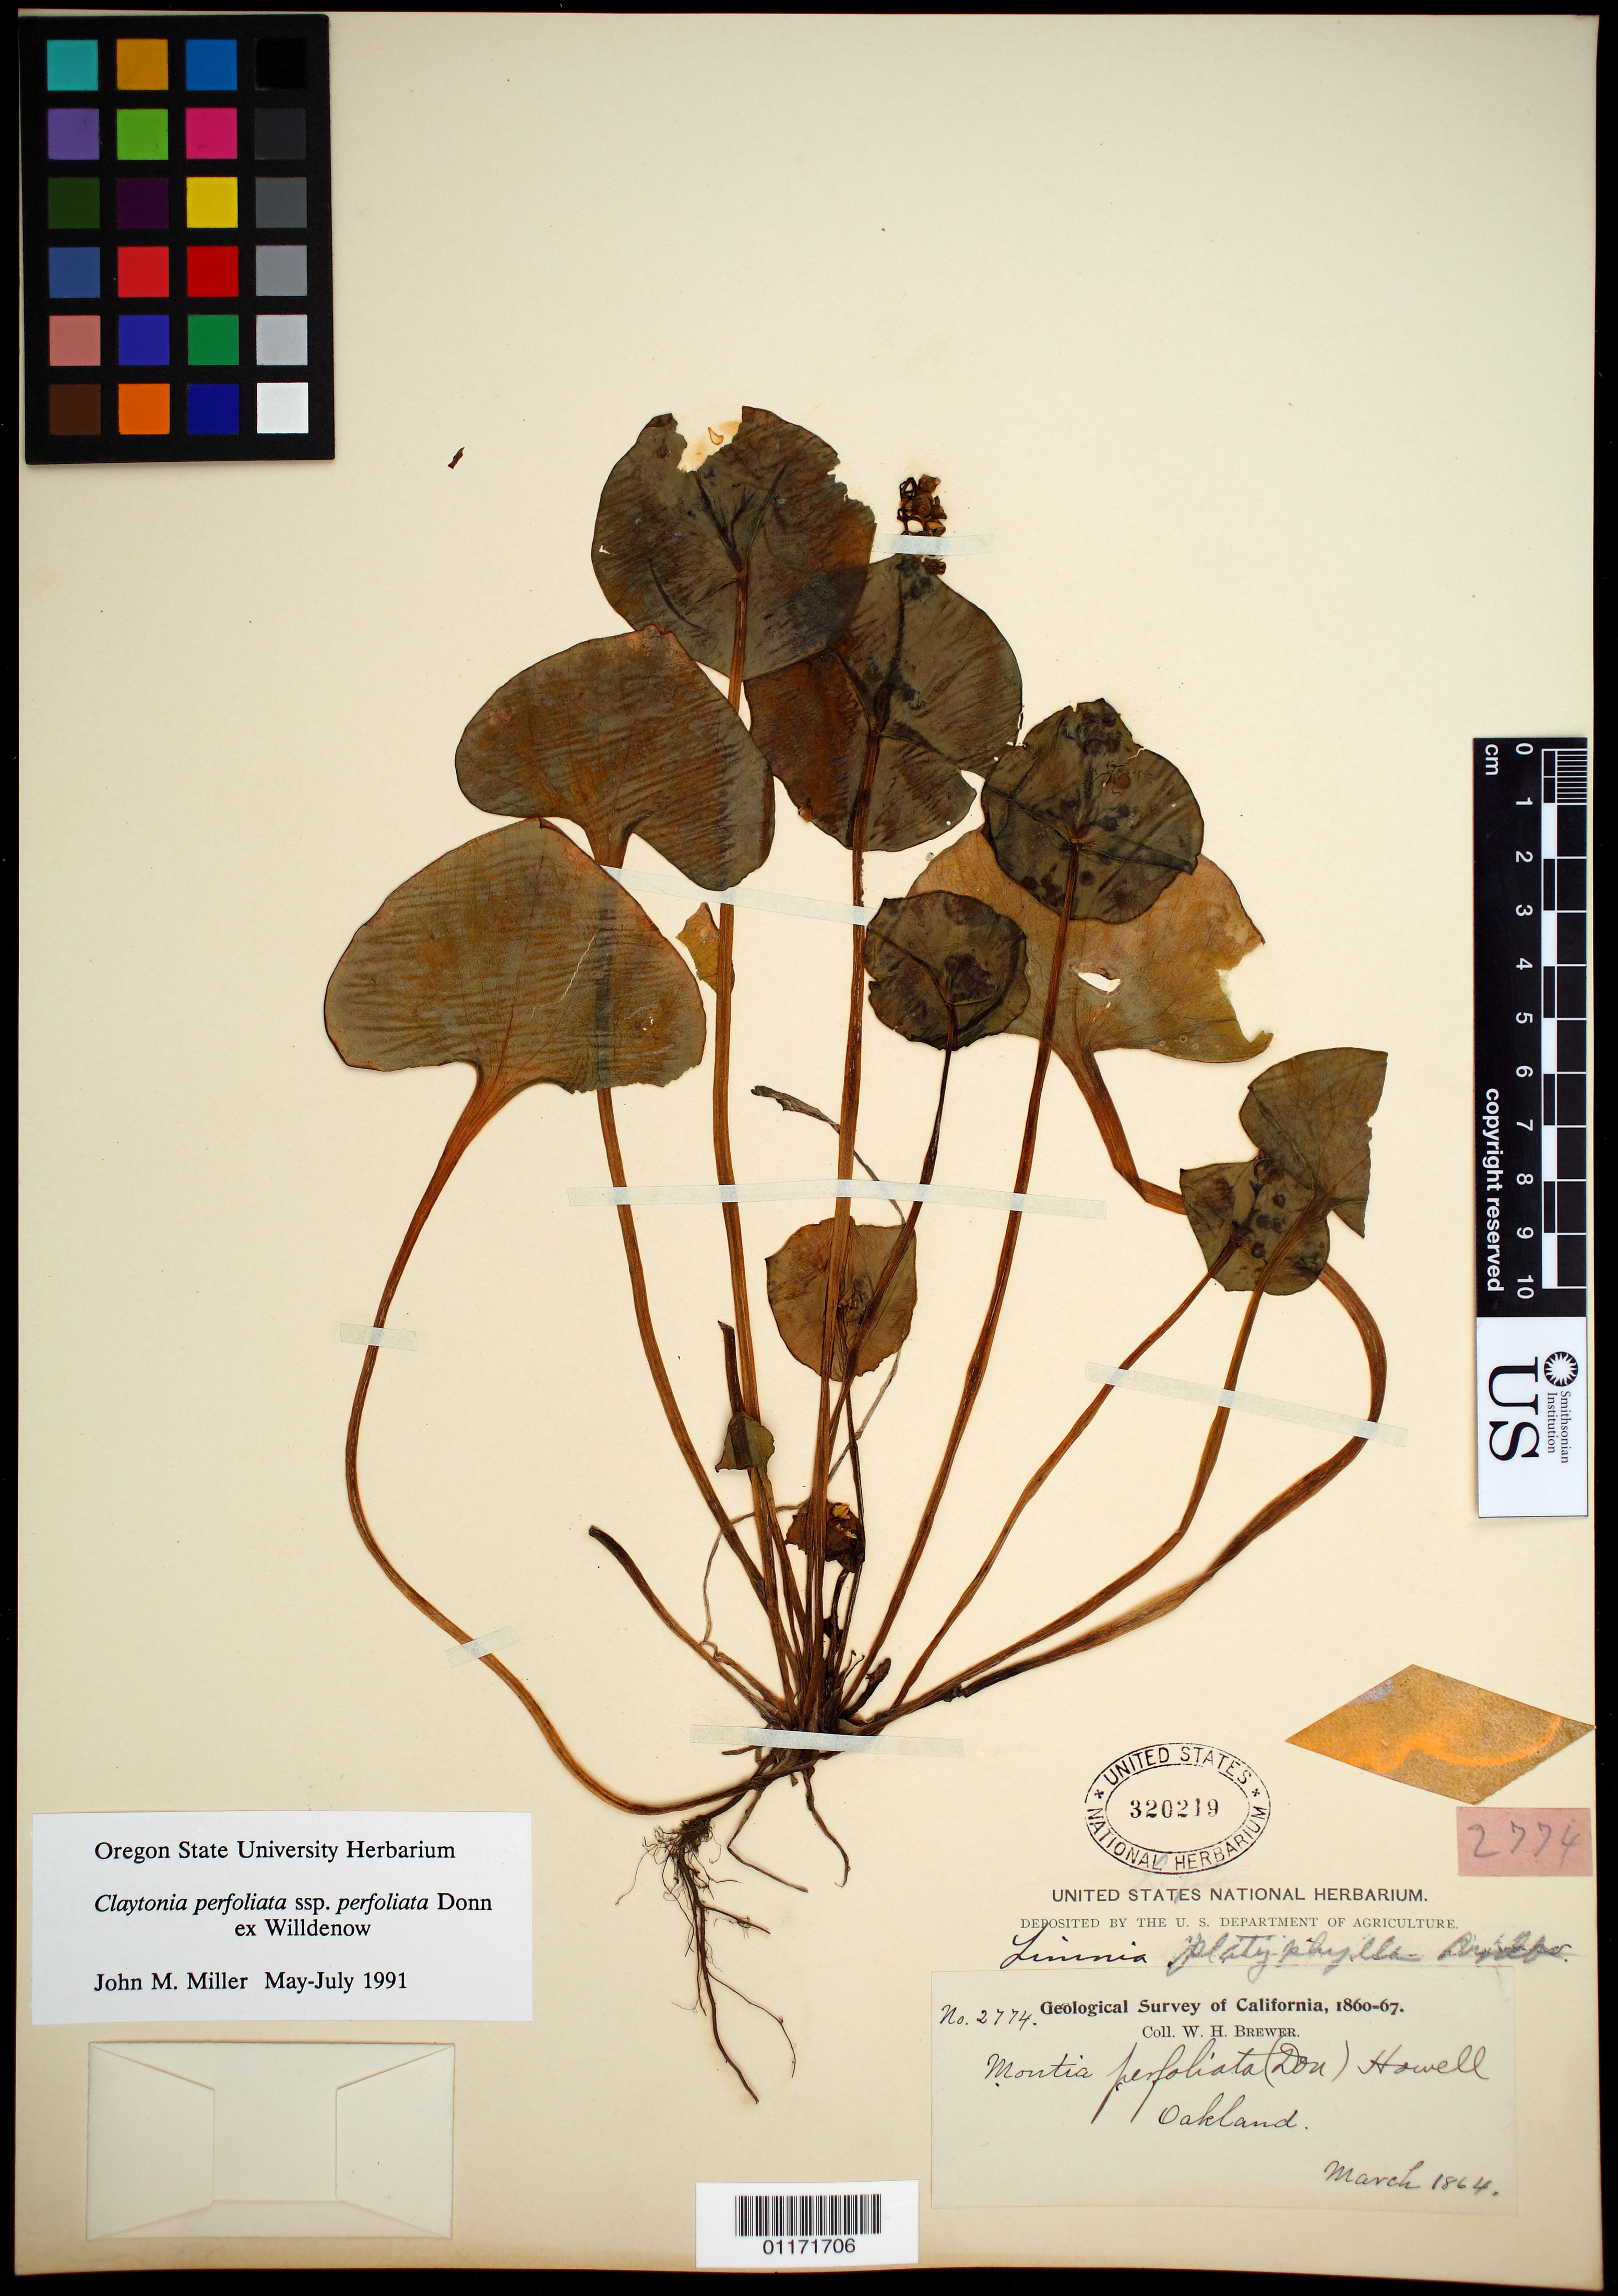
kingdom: Plantae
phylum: Tracheophyta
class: Magnoliopsida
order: Caryophyllales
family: Montiaceae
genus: Claytonia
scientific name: Claytonia perfoliata subsp. perfoliata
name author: Donn ex Willd.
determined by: Miller, John M.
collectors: W. H. Brewer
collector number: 2774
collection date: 1864-03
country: United States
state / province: California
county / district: Alameda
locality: Oakland.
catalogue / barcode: US 320219